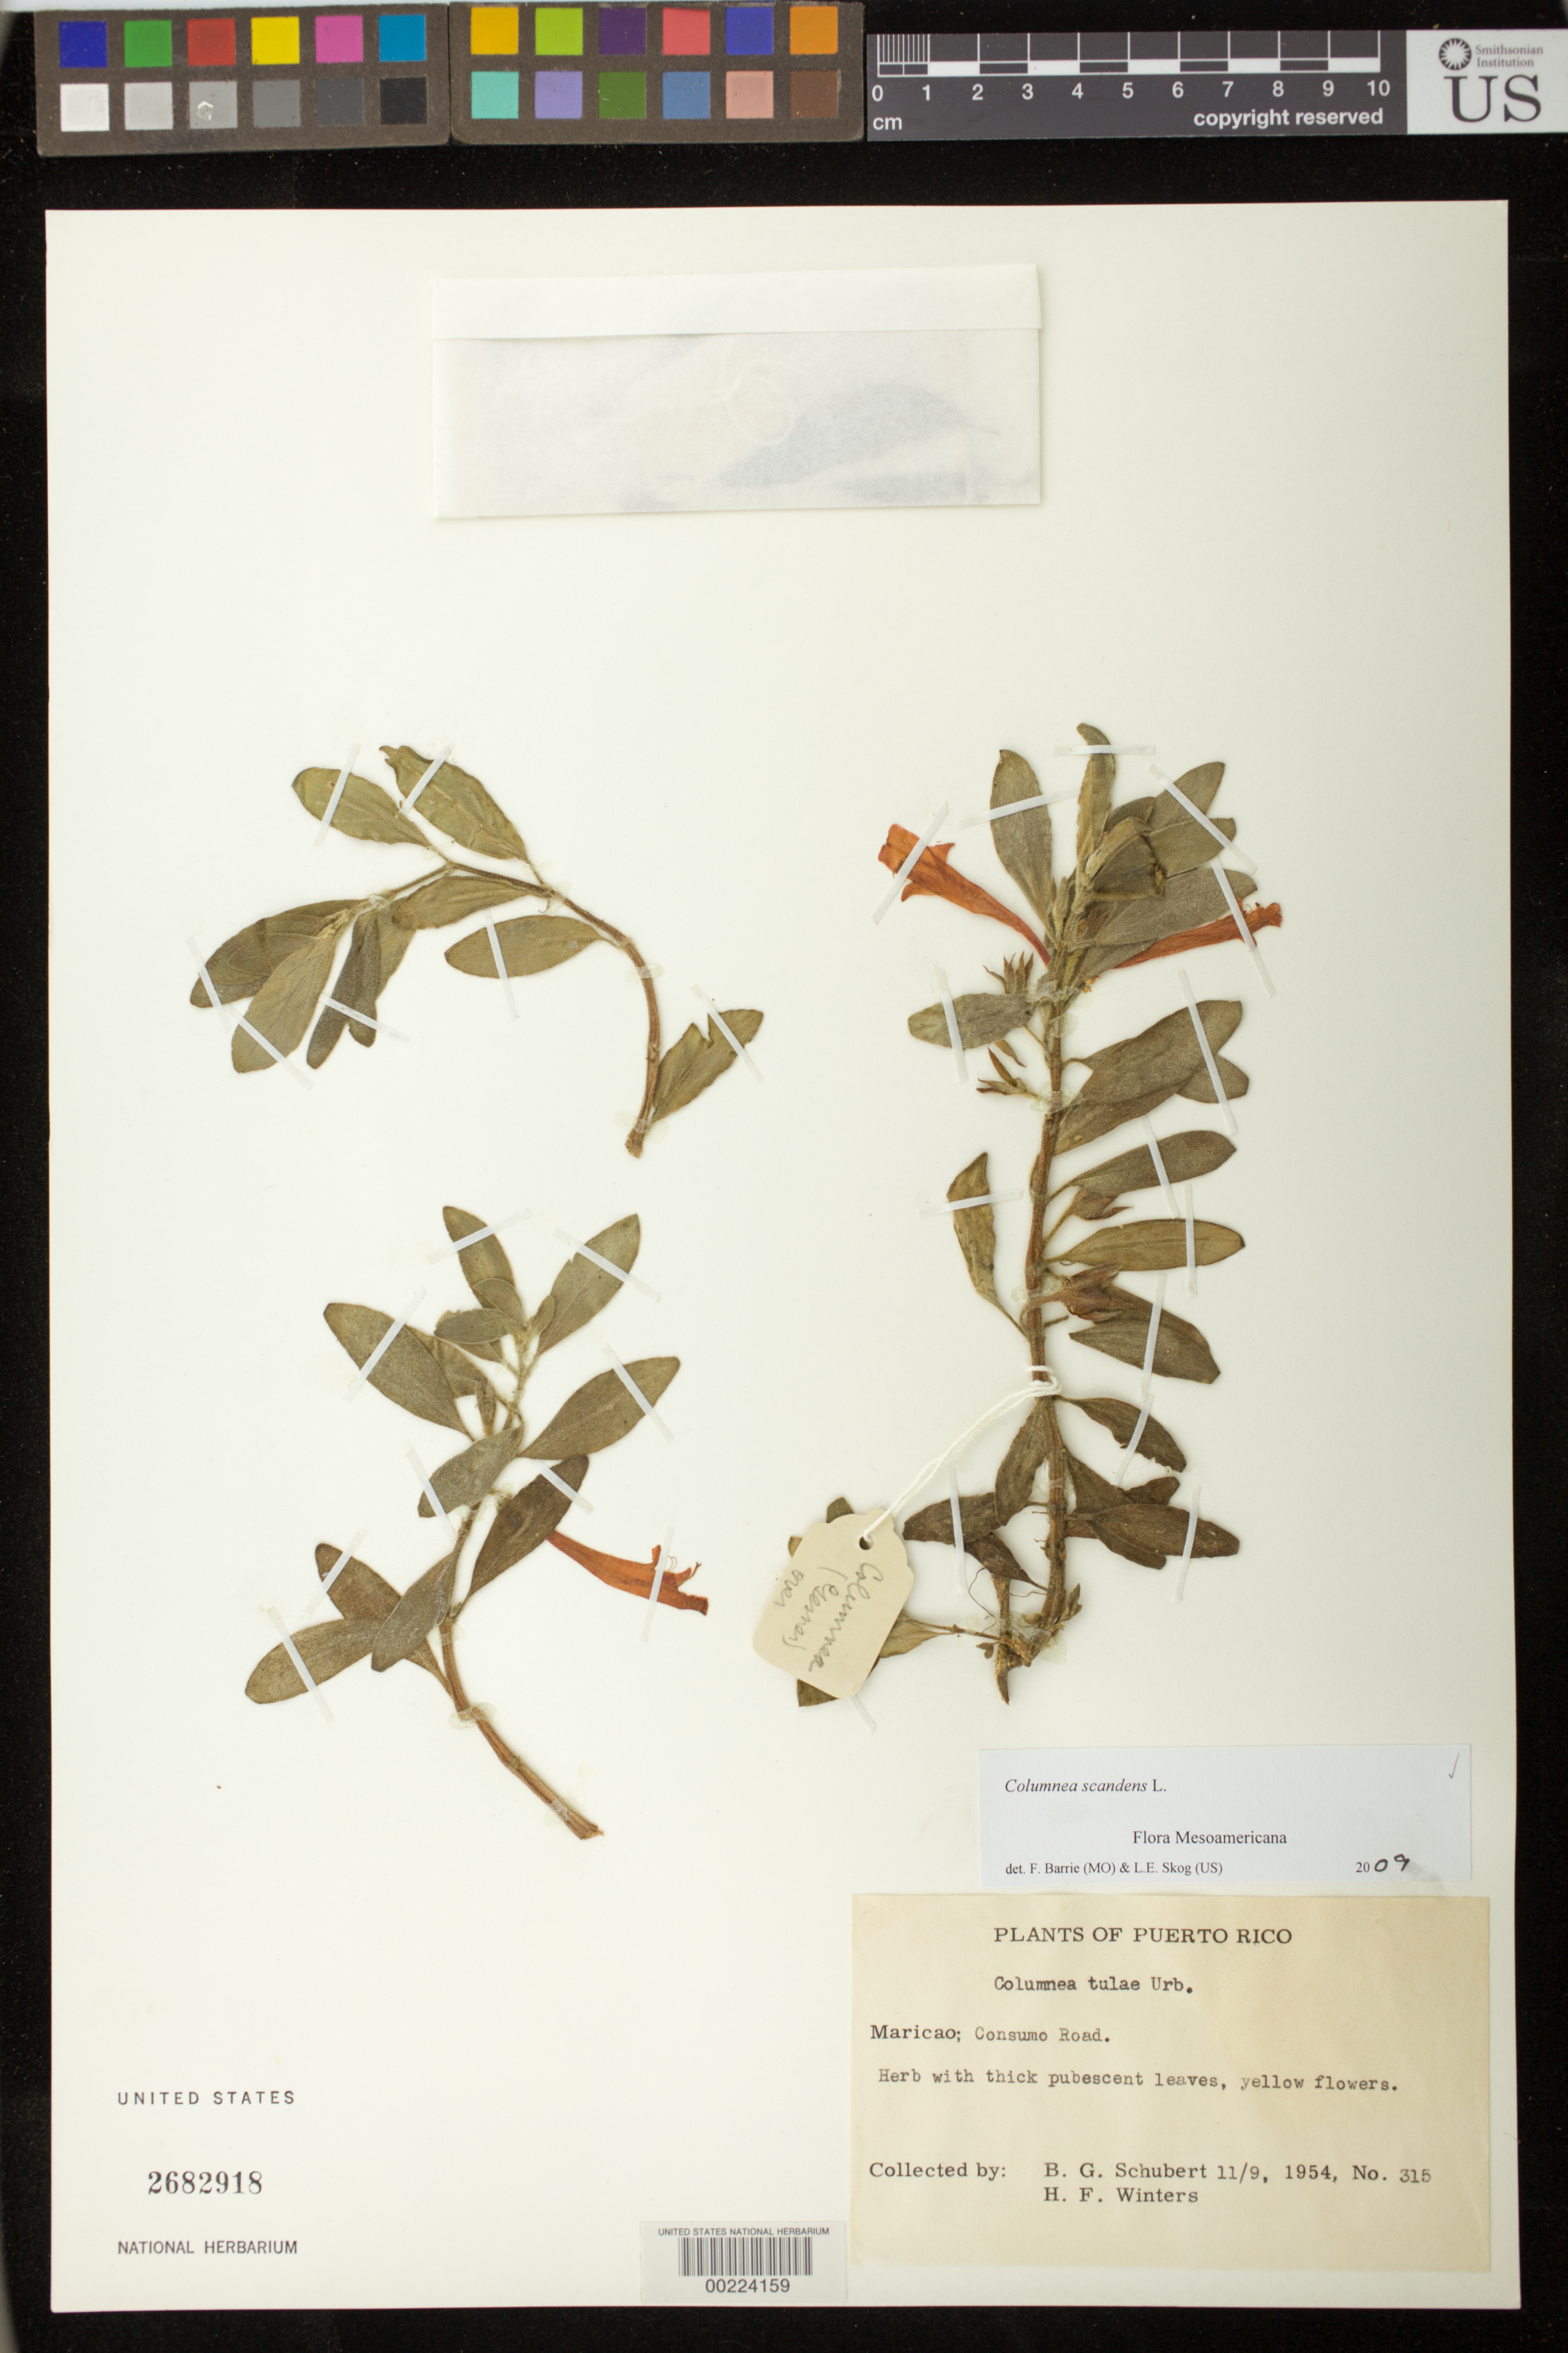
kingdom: Plantae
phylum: Tracheophyta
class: Magnoliopsida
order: Lamiales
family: Gesneriaceae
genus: Columnea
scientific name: Columnea scandens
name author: L.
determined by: Barrie, F. R.; Skog, Laurence E.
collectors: B. Schubert & H. Winters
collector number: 315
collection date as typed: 1954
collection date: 1954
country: Puerto Rico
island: Puerto Rico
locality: Maricao, Consumo road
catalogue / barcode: US 2682918